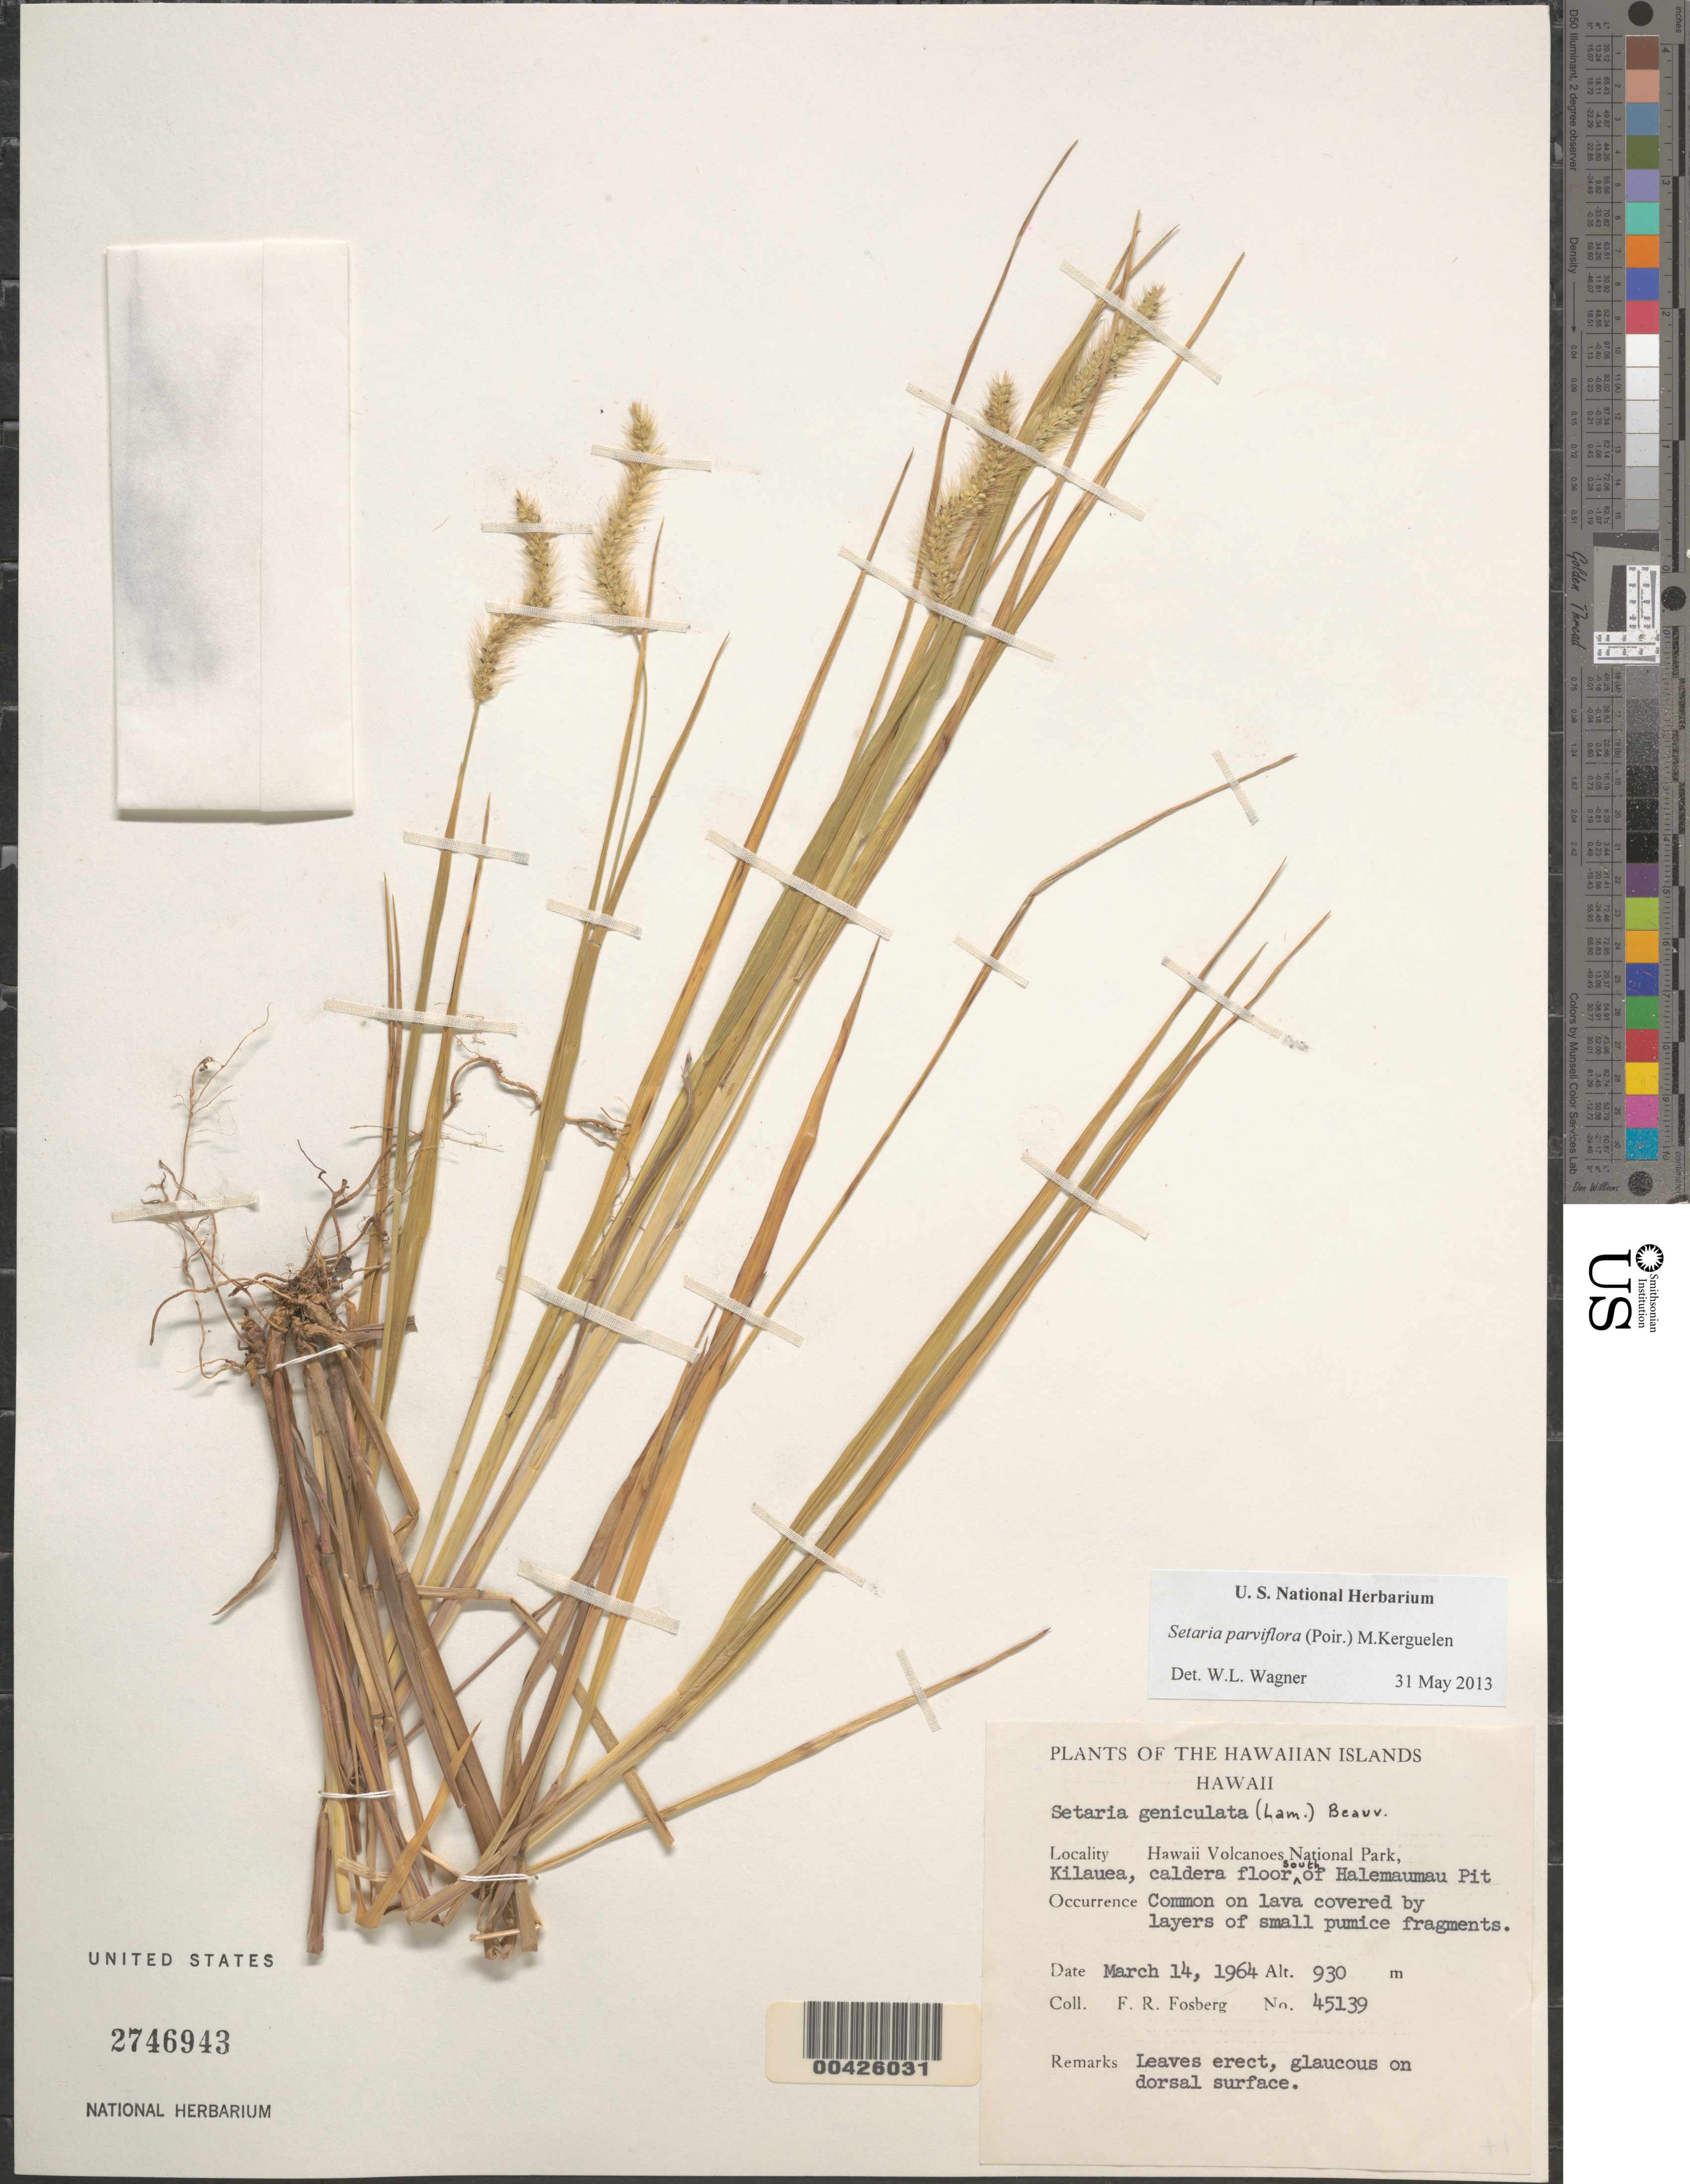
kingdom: Plantae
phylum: Tracheophyta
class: Liliopsida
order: Poales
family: Poaceae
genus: Setaria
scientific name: Setaria parviflora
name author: (Poir.) Kerguélen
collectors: F. R. Fosberg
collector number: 45139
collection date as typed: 14 Mar 1964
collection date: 1964-03-14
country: United States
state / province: Hawaii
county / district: Hawaii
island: Hawaii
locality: Hawaii Volcanoes National Park, Kilauea, caldera floor S of Halemaumau Pit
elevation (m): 930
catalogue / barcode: US 2746943